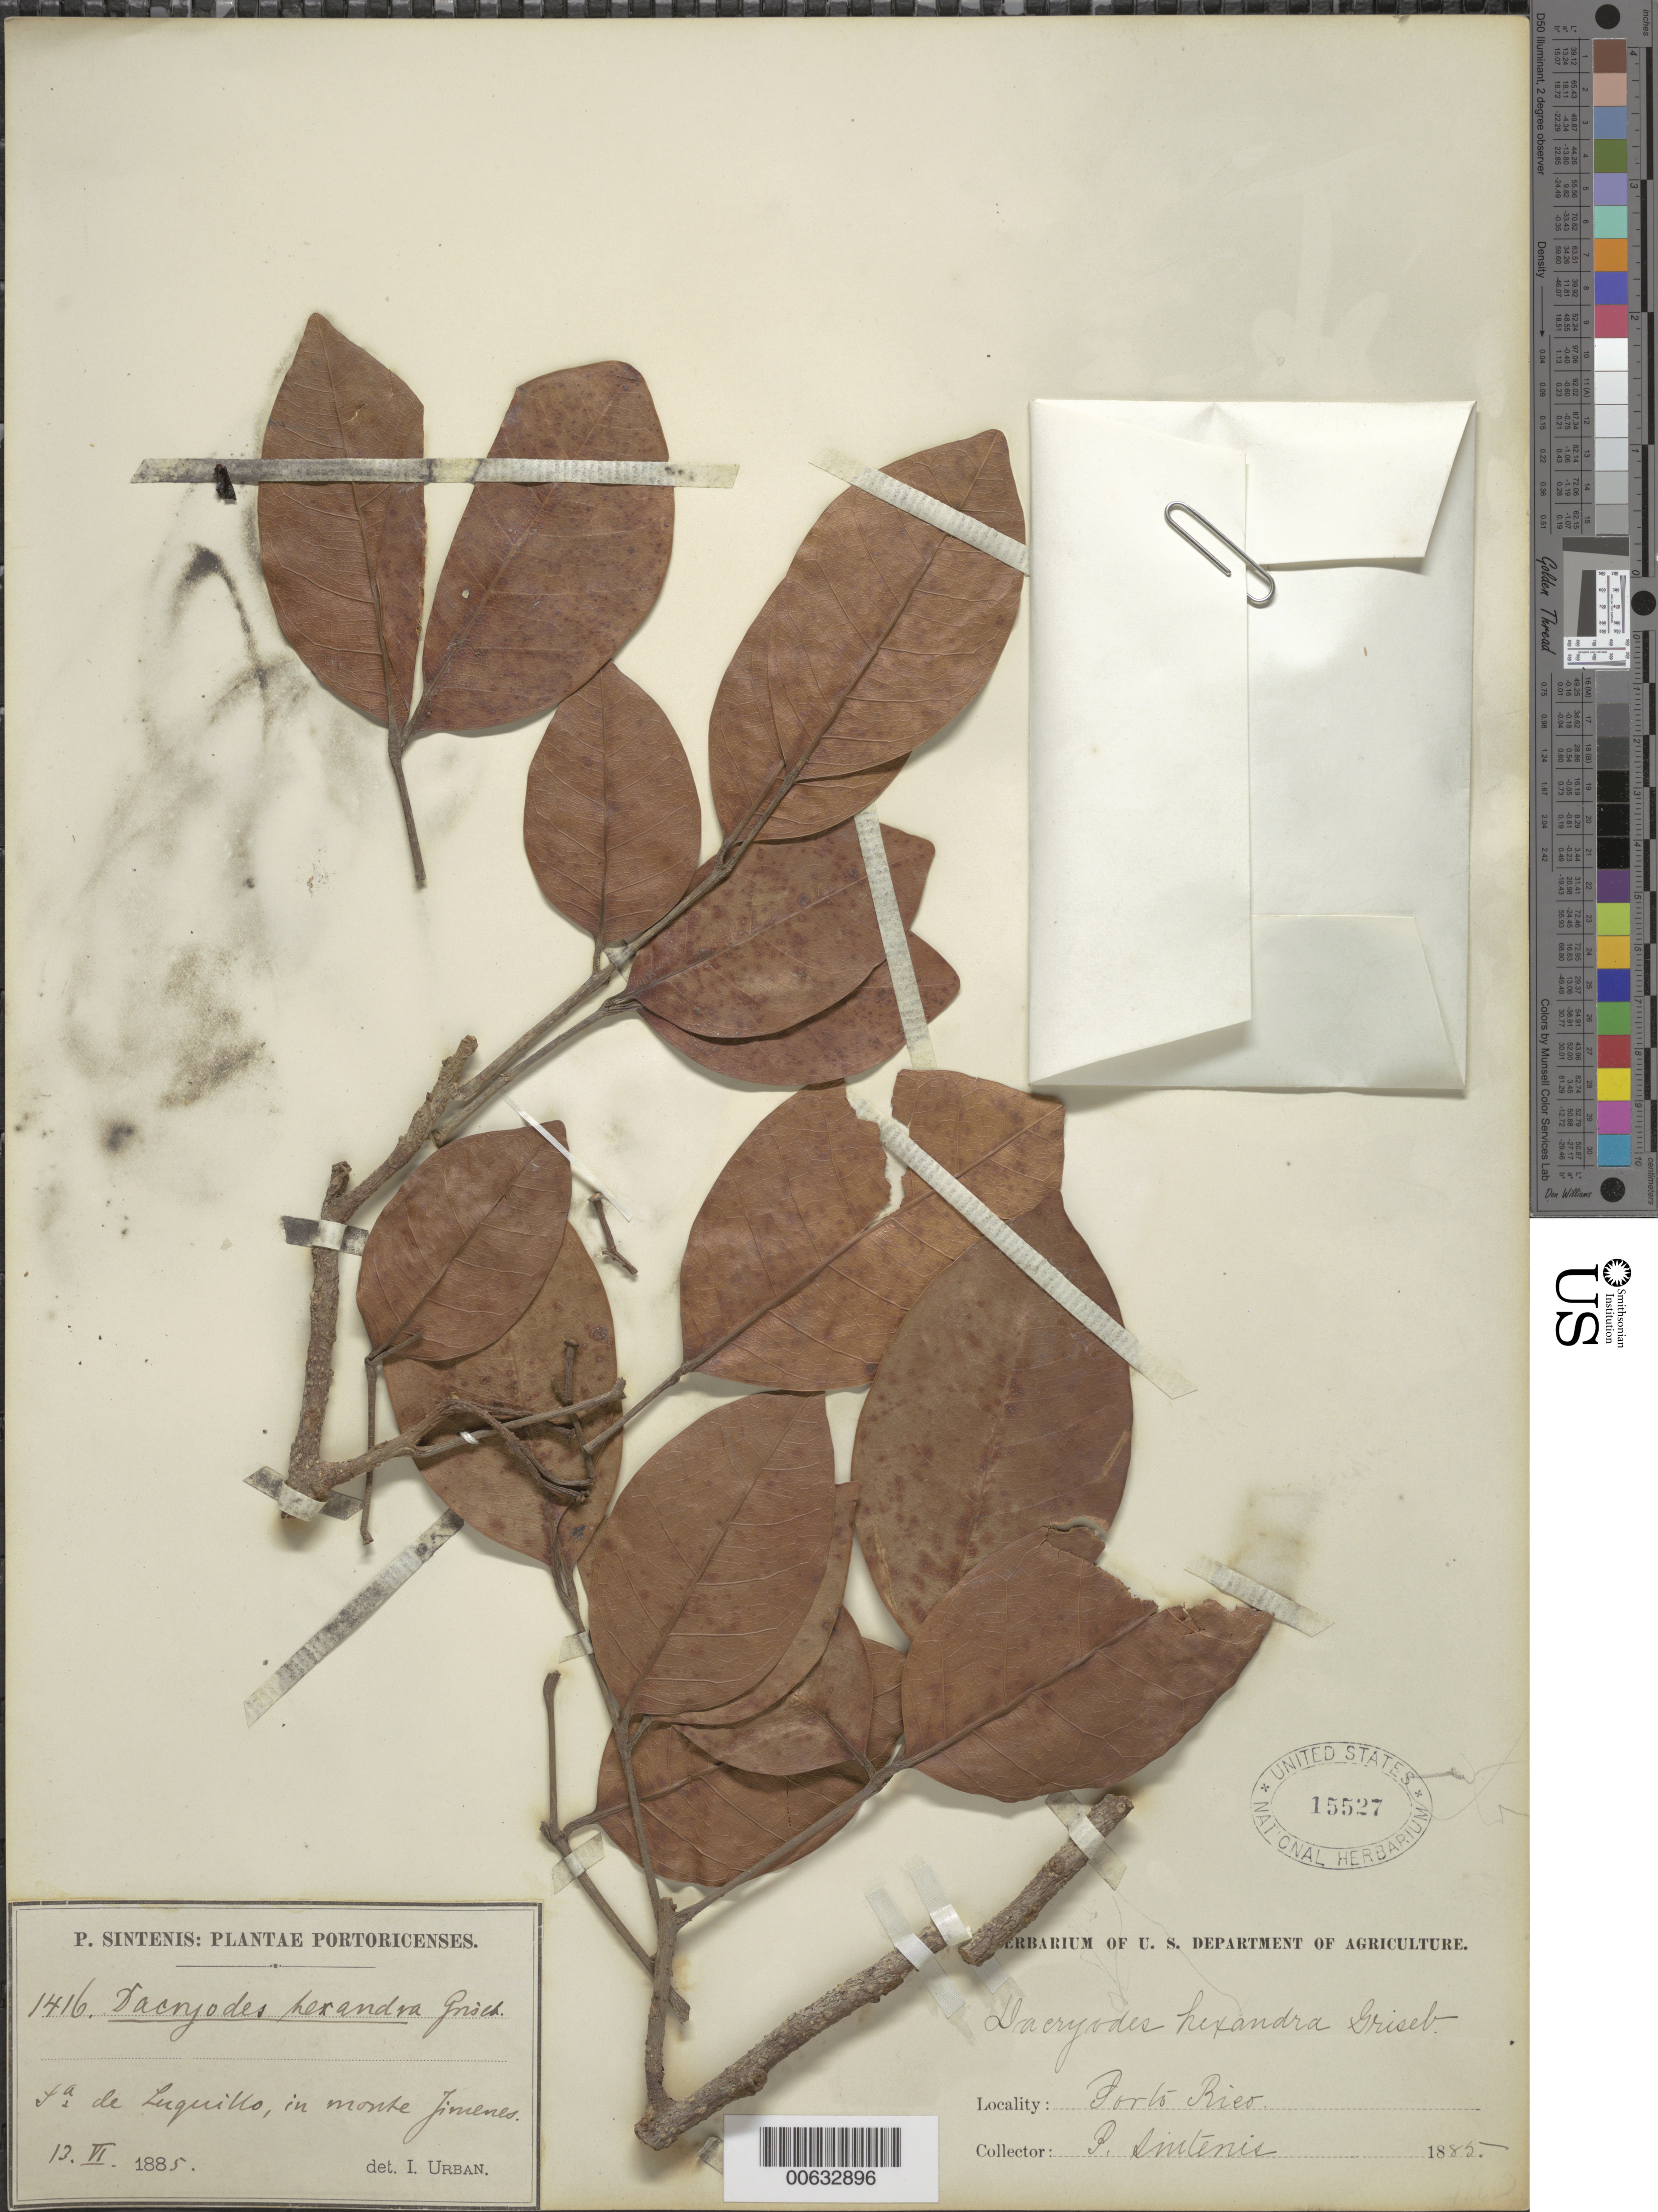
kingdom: Plantae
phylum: Tracheophyta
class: Magnoliopsida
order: Sapindales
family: Burseraceae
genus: Dacryodes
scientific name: Dacryodes excelsa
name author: Vahl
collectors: P. Sintenis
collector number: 1416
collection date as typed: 13 Jun 1885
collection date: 1885-06-13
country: Puerto Rico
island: Greater Antilles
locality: Sierra de Luquillo, in monte Jimenes.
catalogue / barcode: US 15527